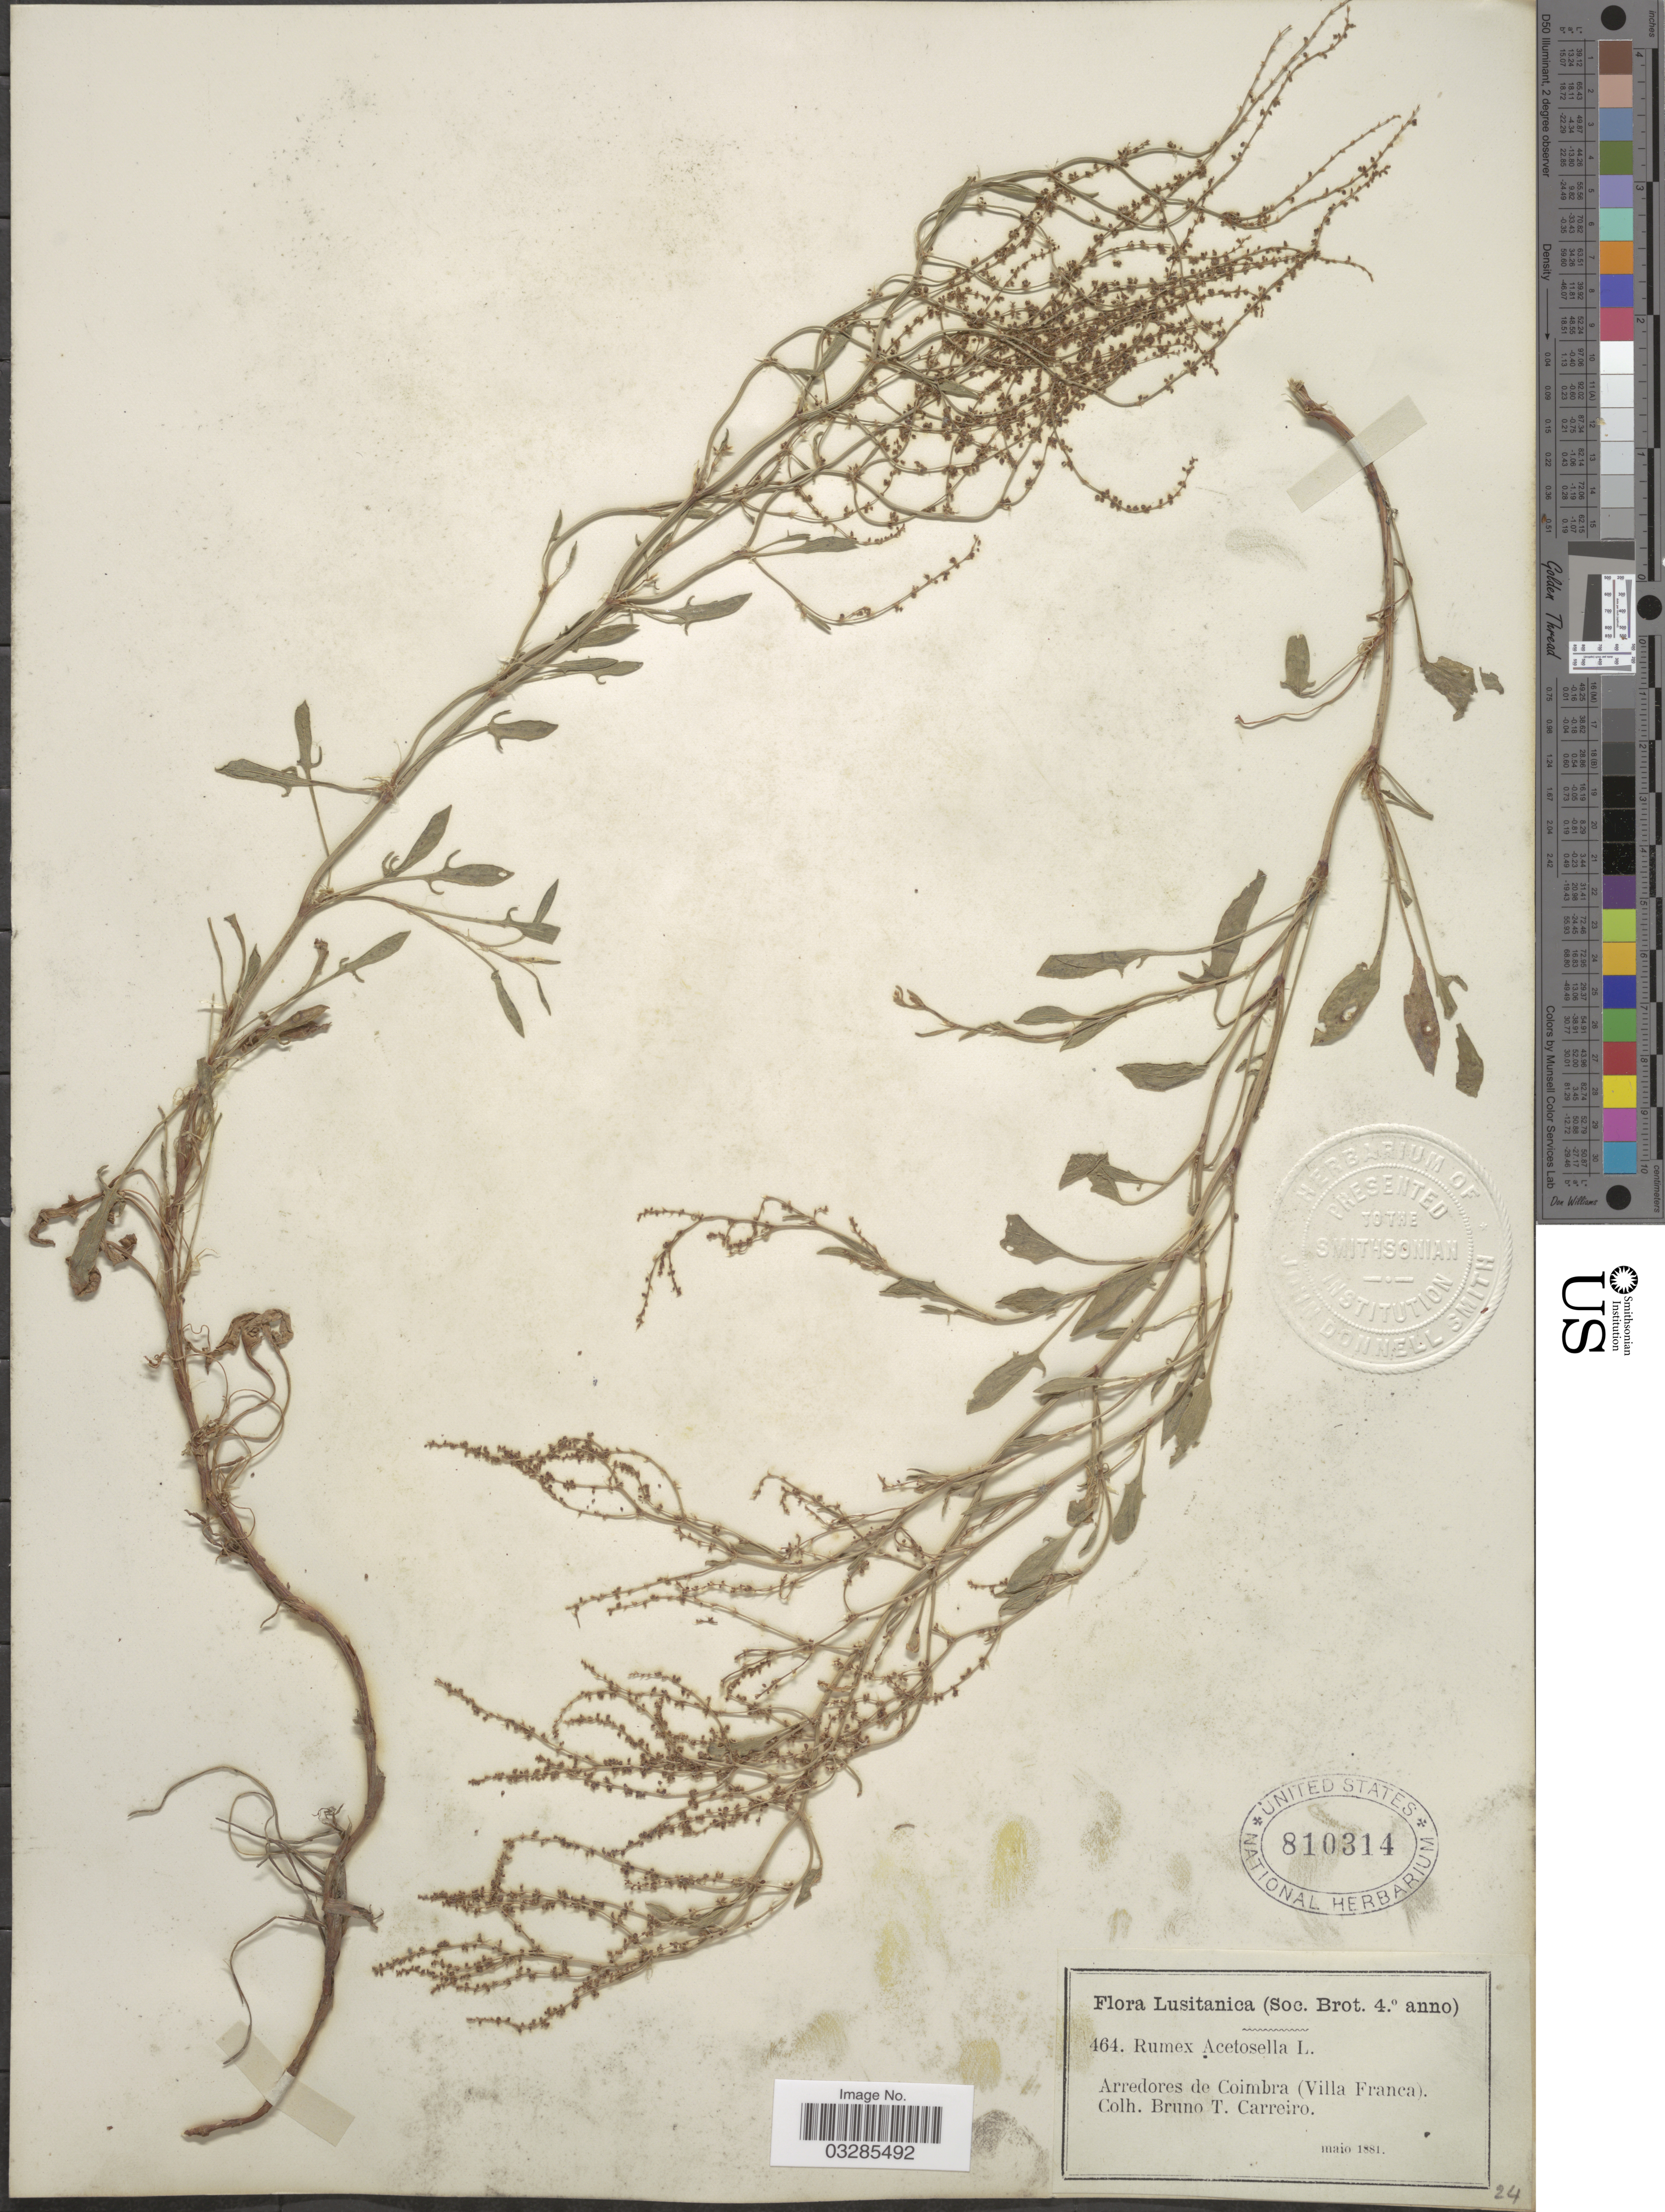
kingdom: Plantae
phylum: Tracheophyta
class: Magnoliopsida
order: Caryophyllales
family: Polygonaceae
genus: Rumex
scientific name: Rumex acetosella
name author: L.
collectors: B. S. Tavares Carreiro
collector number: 464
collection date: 1881-05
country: Portugal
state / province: Coimbra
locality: Lusitanica. Arredores de Coimbra (Villa Franca).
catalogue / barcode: US 810314